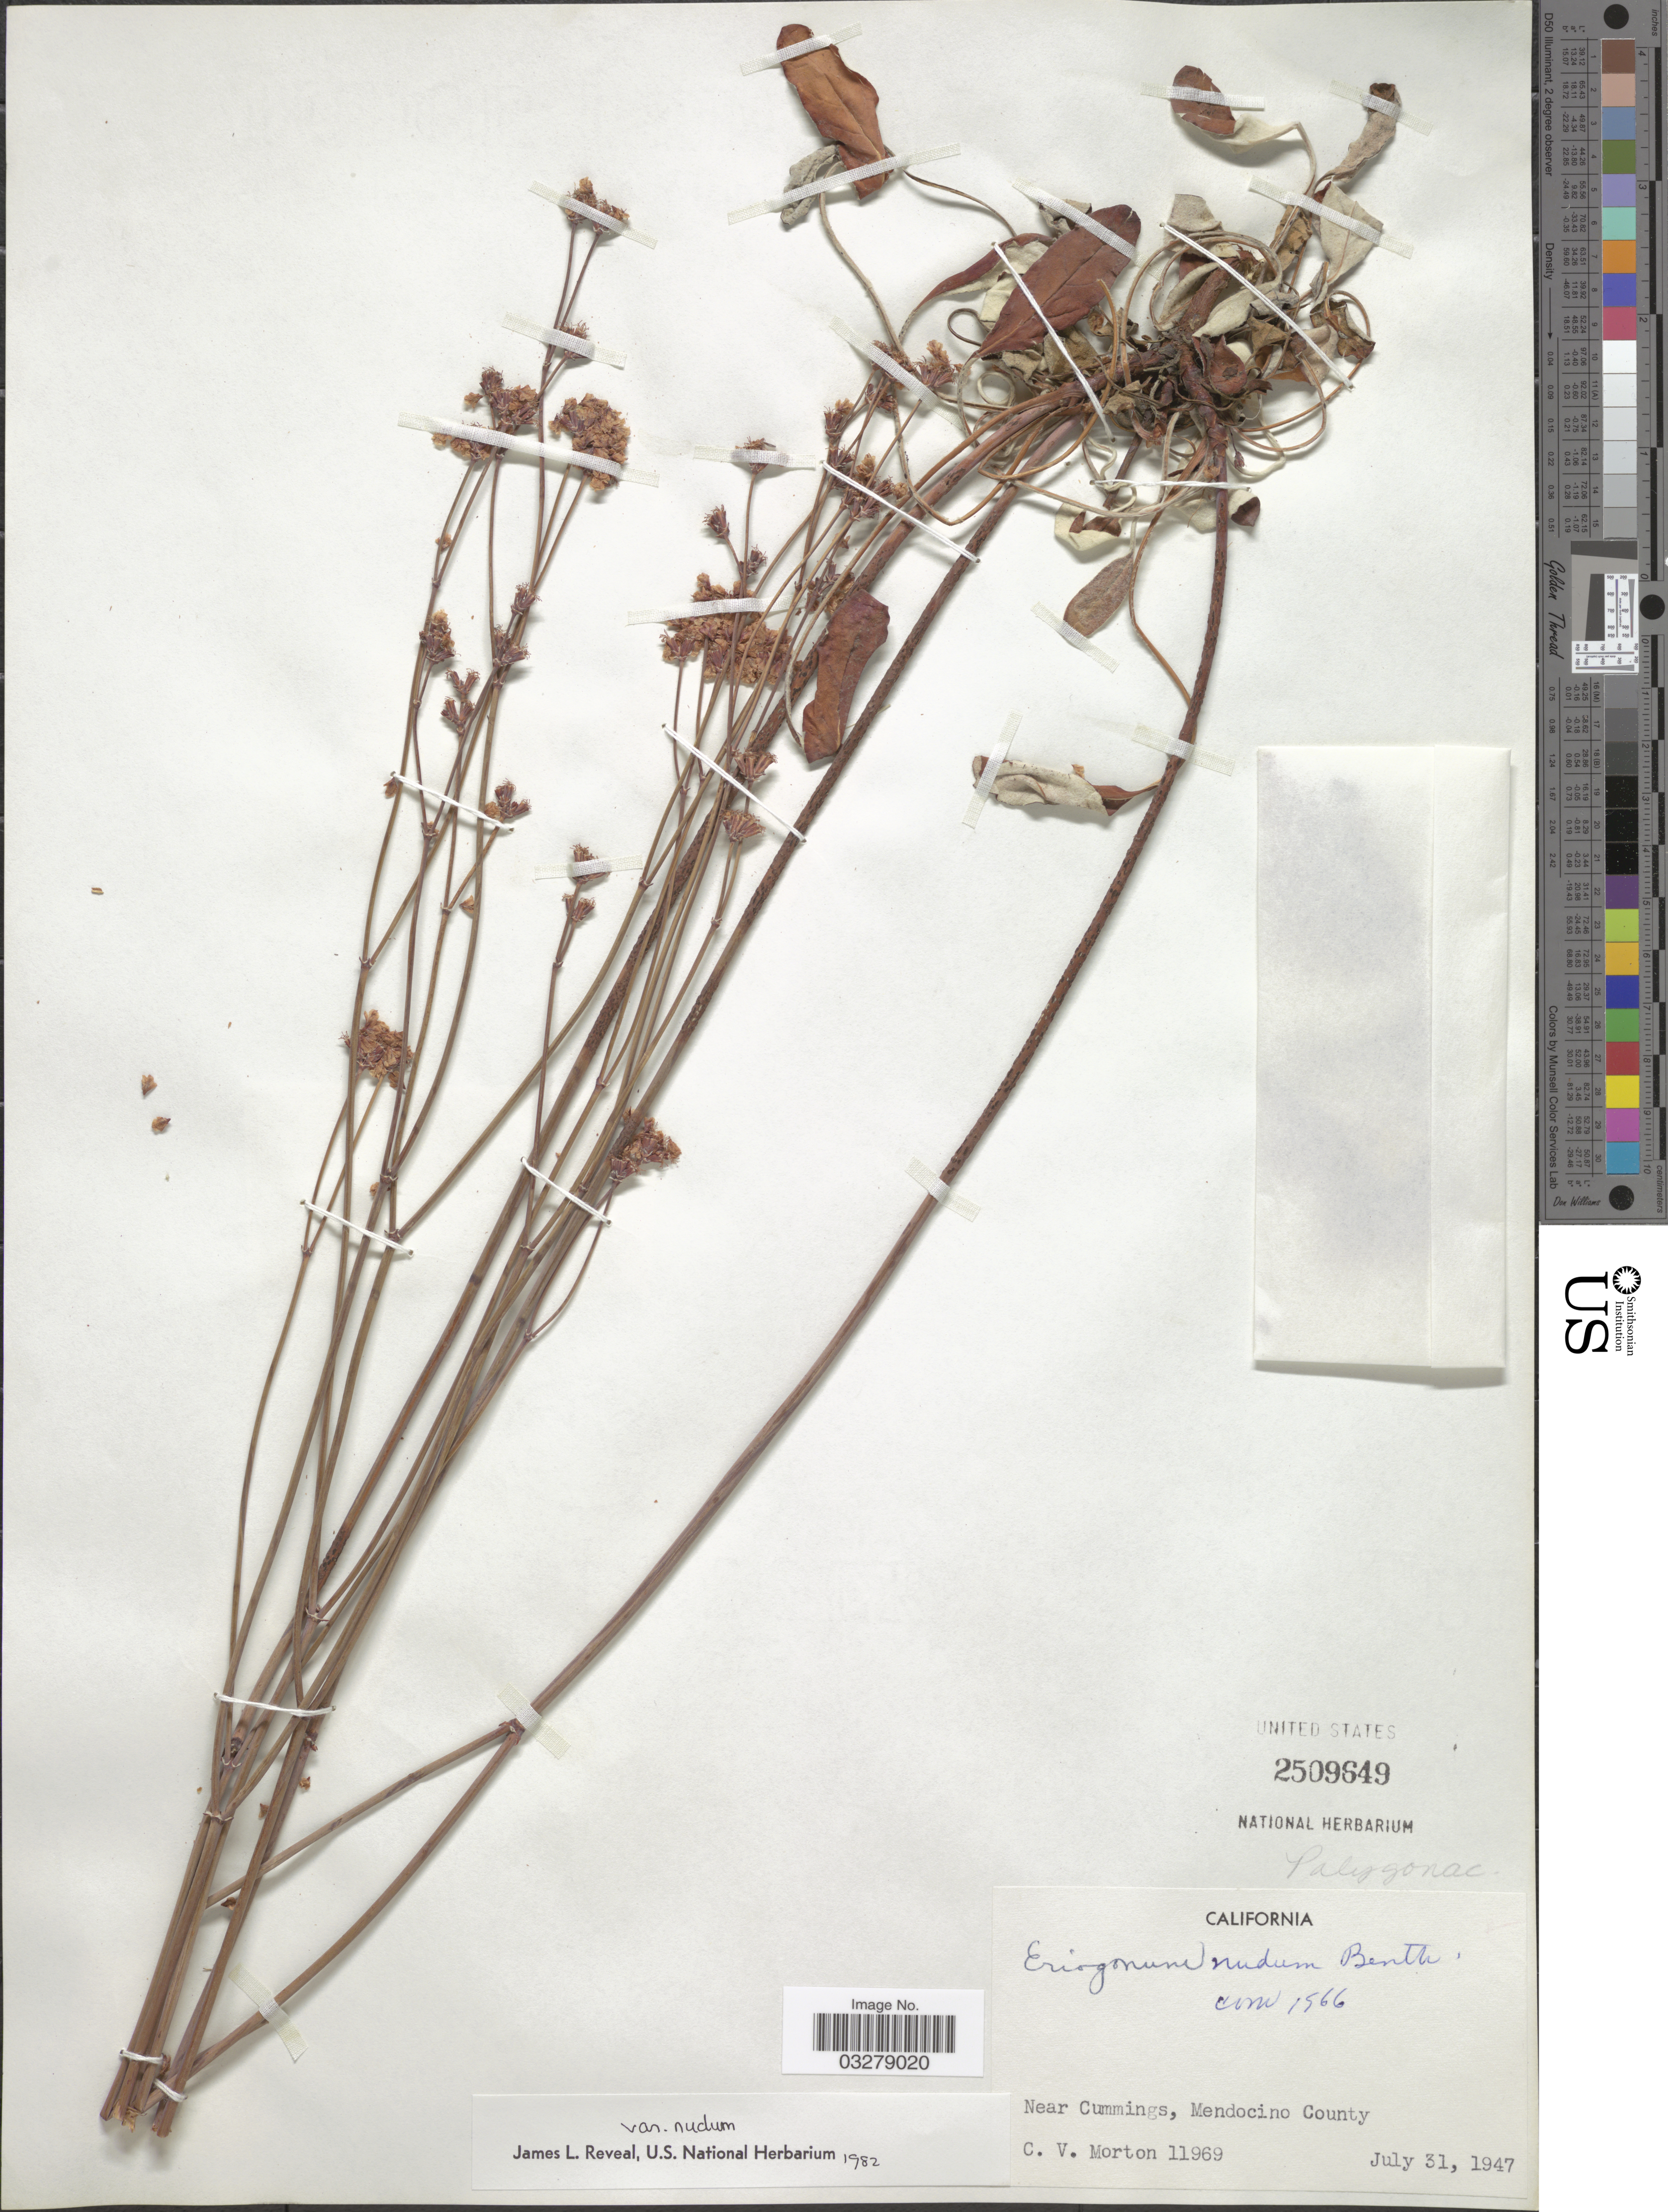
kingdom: Plantae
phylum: Tracheophyta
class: Magnoliopsida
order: Caryophyllales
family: Polygonaceae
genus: Eriogonum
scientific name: Eriogonum nudum var. nudum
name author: Douglas ex Benth.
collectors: C. V. Morton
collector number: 11969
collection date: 1947-07-31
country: United States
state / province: California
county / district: Mendocino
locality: Near Cummings, Mendocino County.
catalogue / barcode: US 2509649